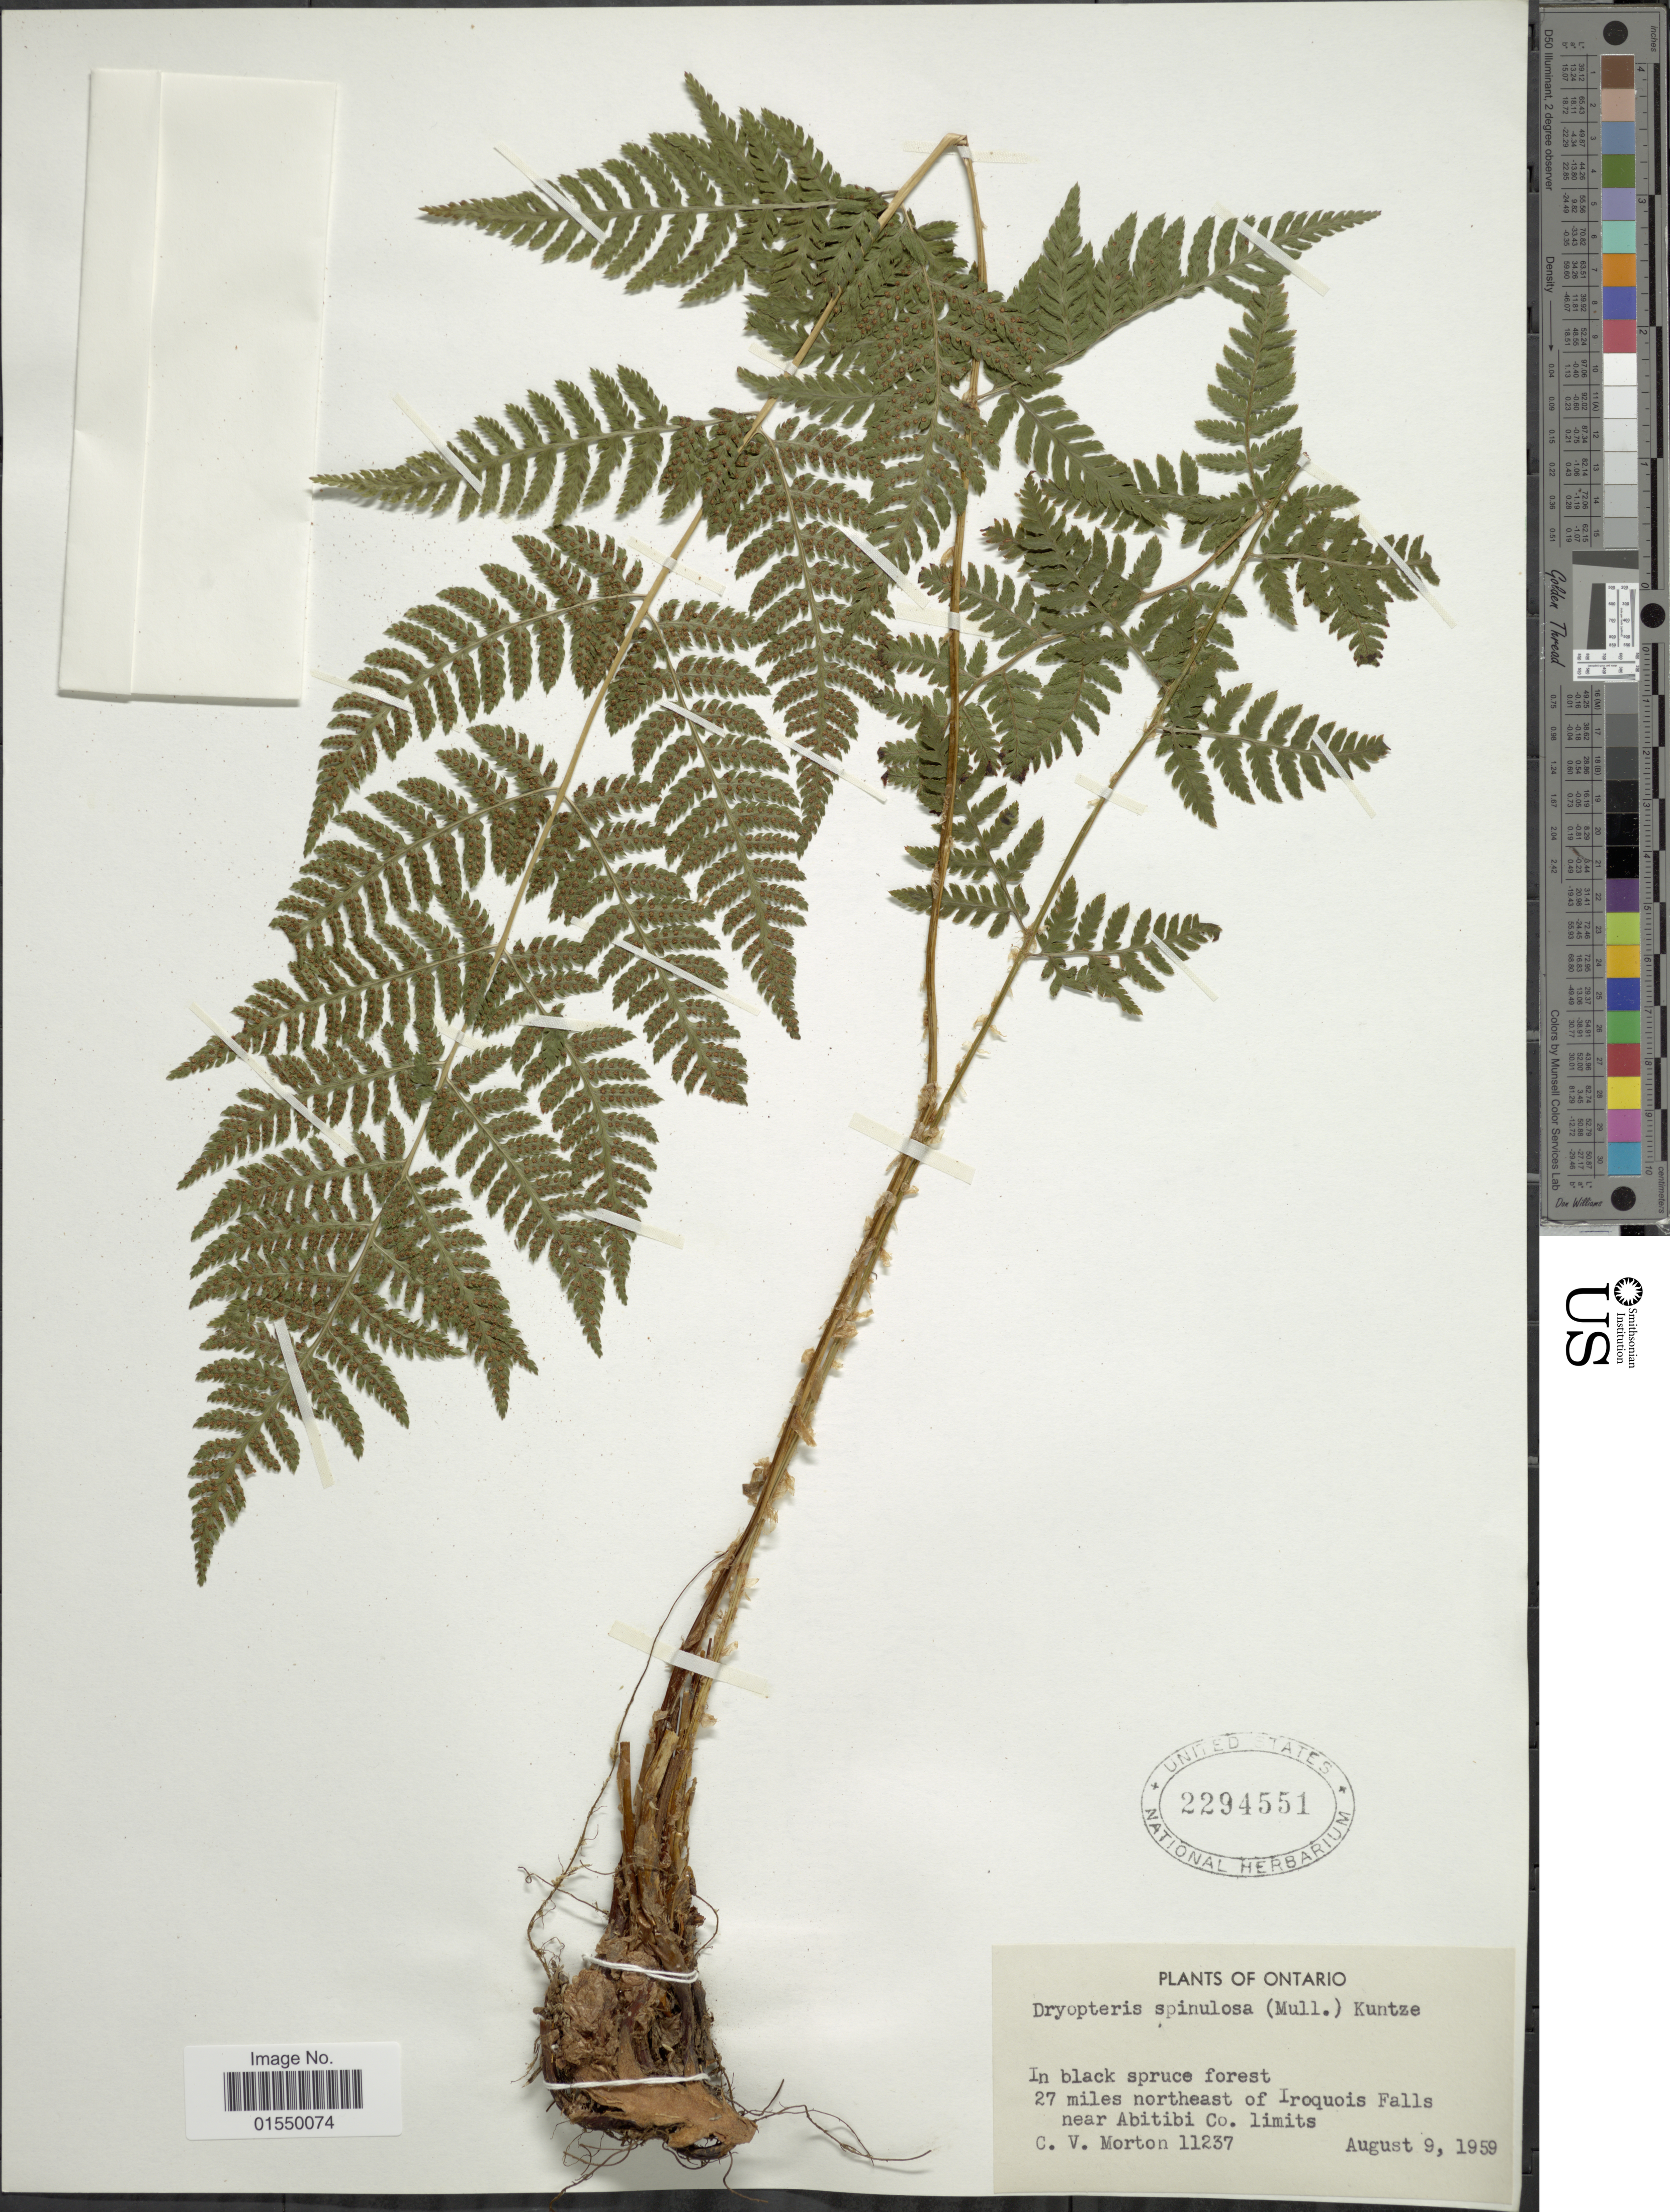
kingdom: Plantae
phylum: Tracheophyta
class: Polypodiopsida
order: Polypodiales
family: Dryopteridaceae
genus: Dryopteris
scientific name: Dryopteris carthusiana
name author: (Villars) H.P. Fuchs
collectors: C. V. Morton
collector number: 11237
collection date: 1959-08-09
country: Canada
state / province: Ontario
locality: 27 miles northeast of Iroquois Falls near Abitibi Co. limits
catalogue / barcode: US 2294551